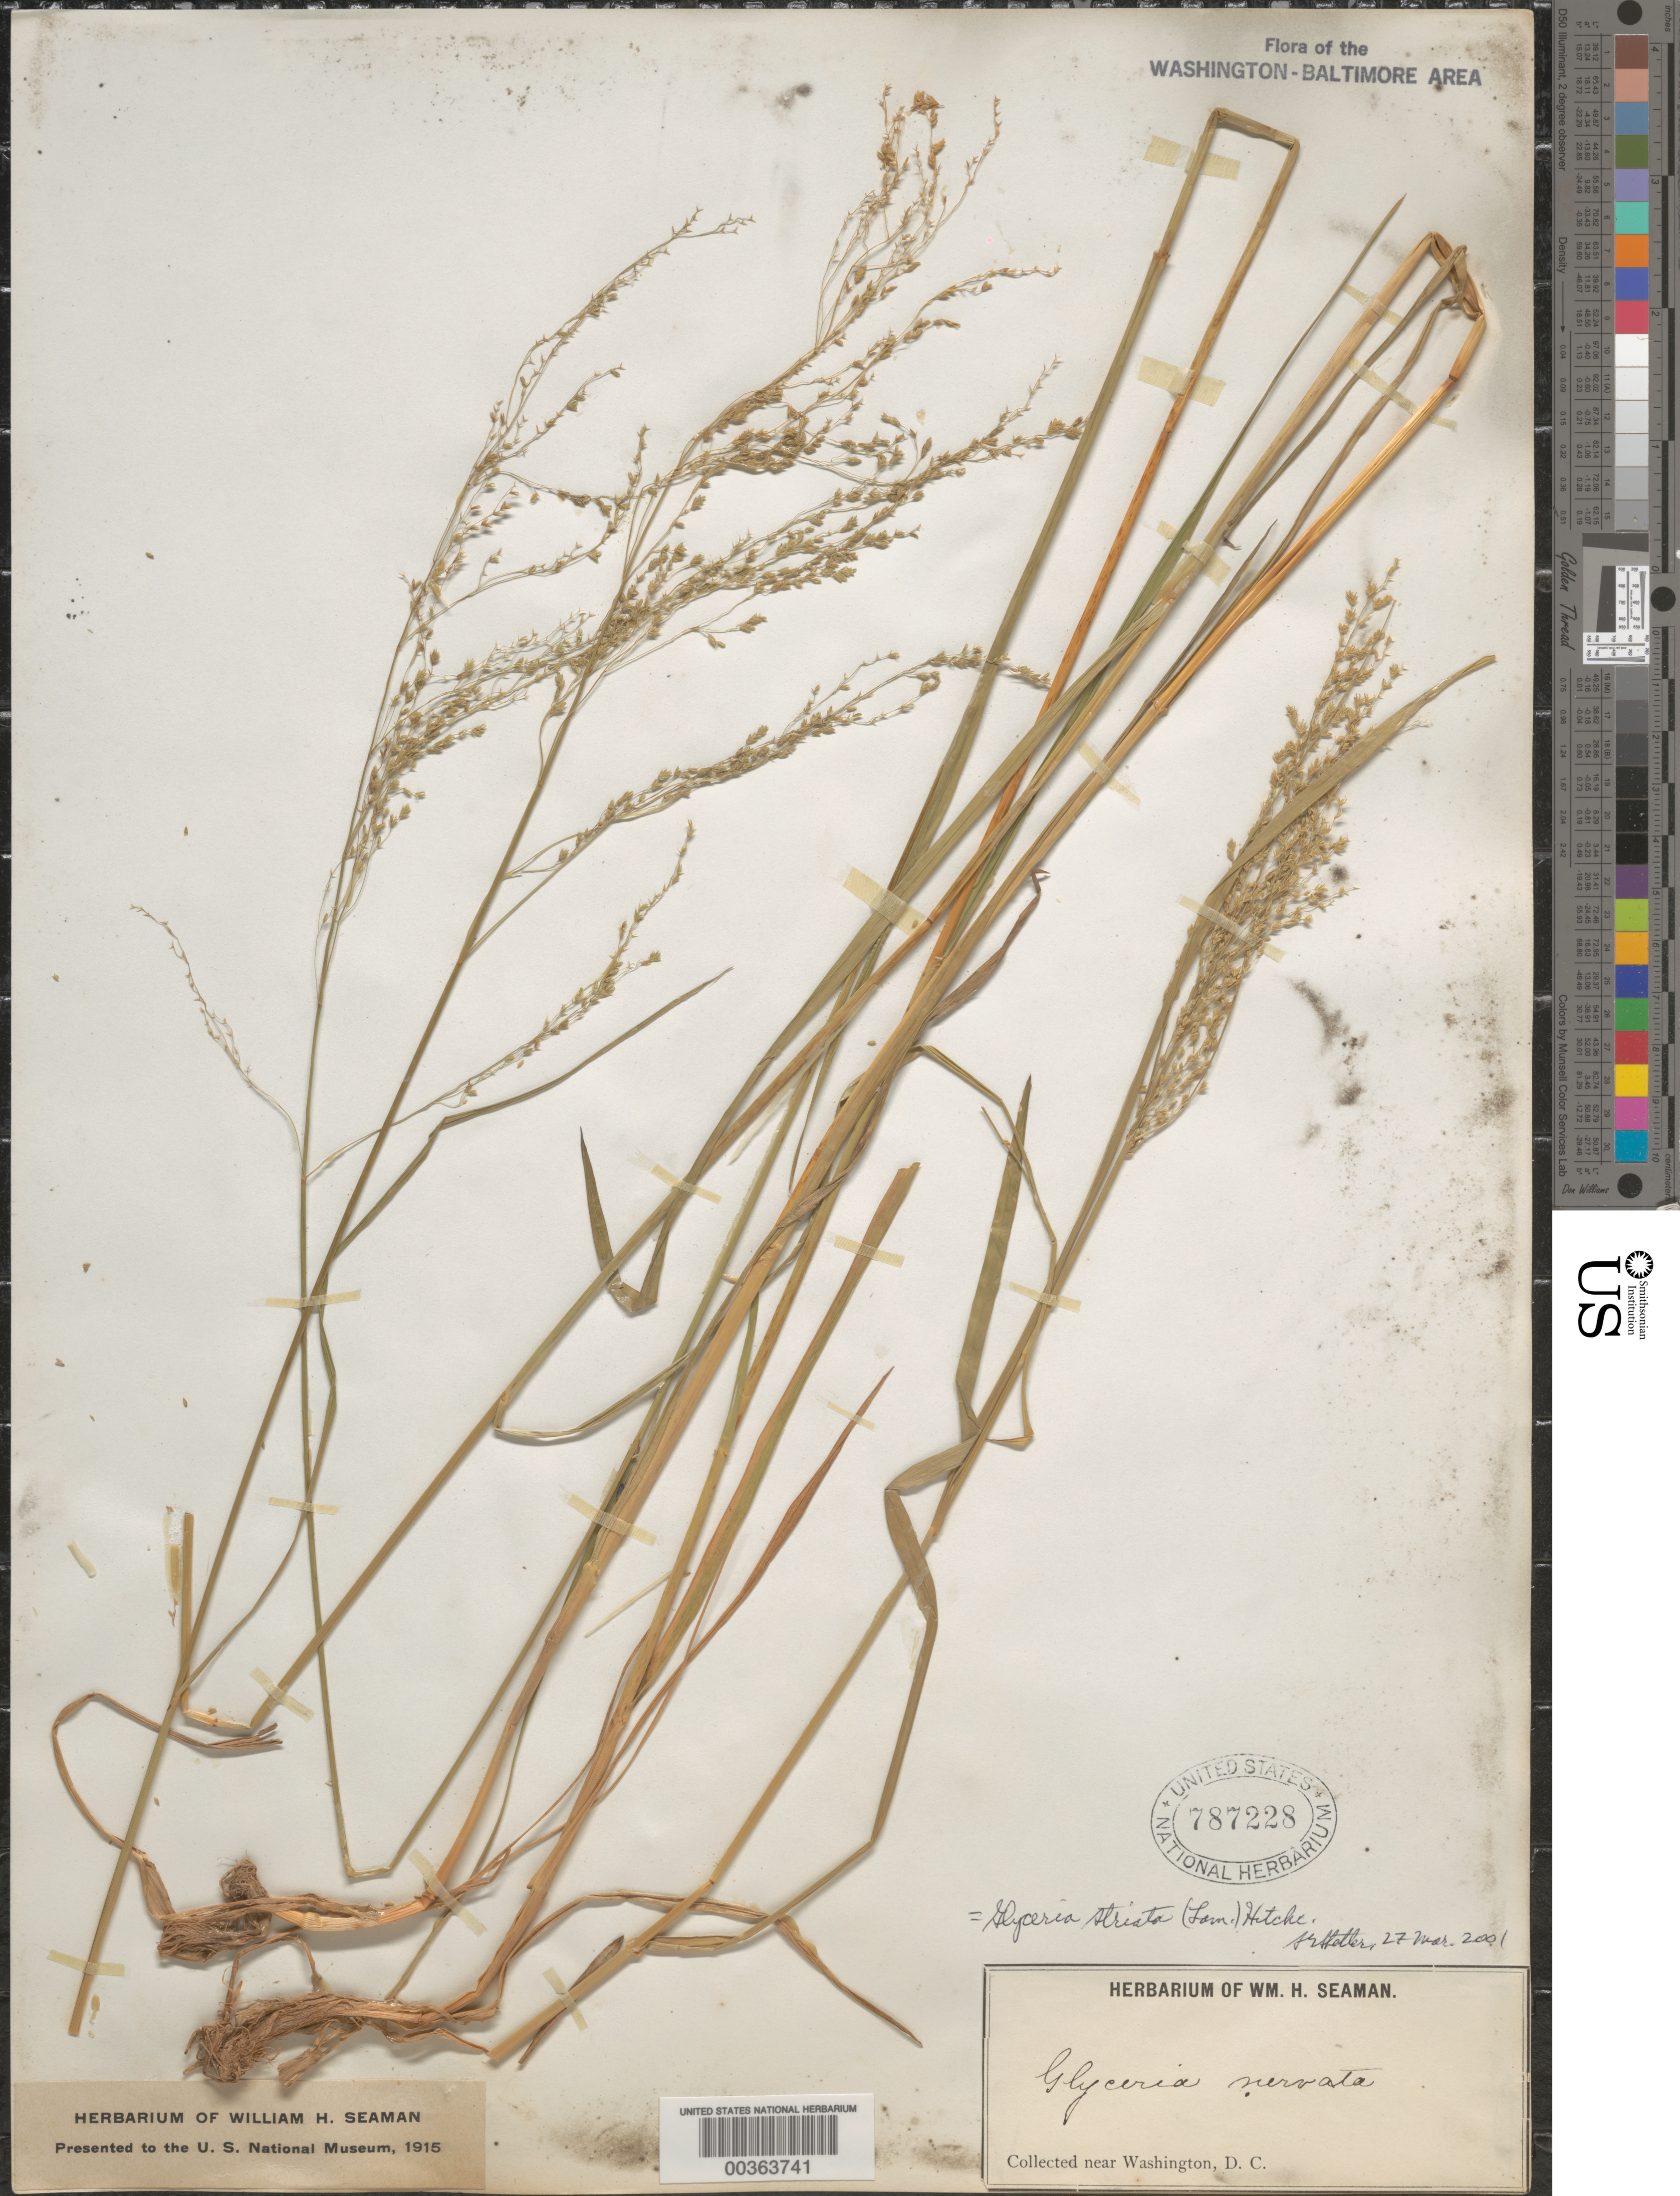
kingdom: Plantae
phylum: Tracheophyta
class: Liliopsida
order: Poales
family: Poaceae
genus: Glyceria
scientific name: Glyceria striata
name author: (Lam.) Hitchc.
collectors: W. Seaman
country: United States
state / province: District of Columbia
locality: Washington DC area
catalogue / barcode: US 787228